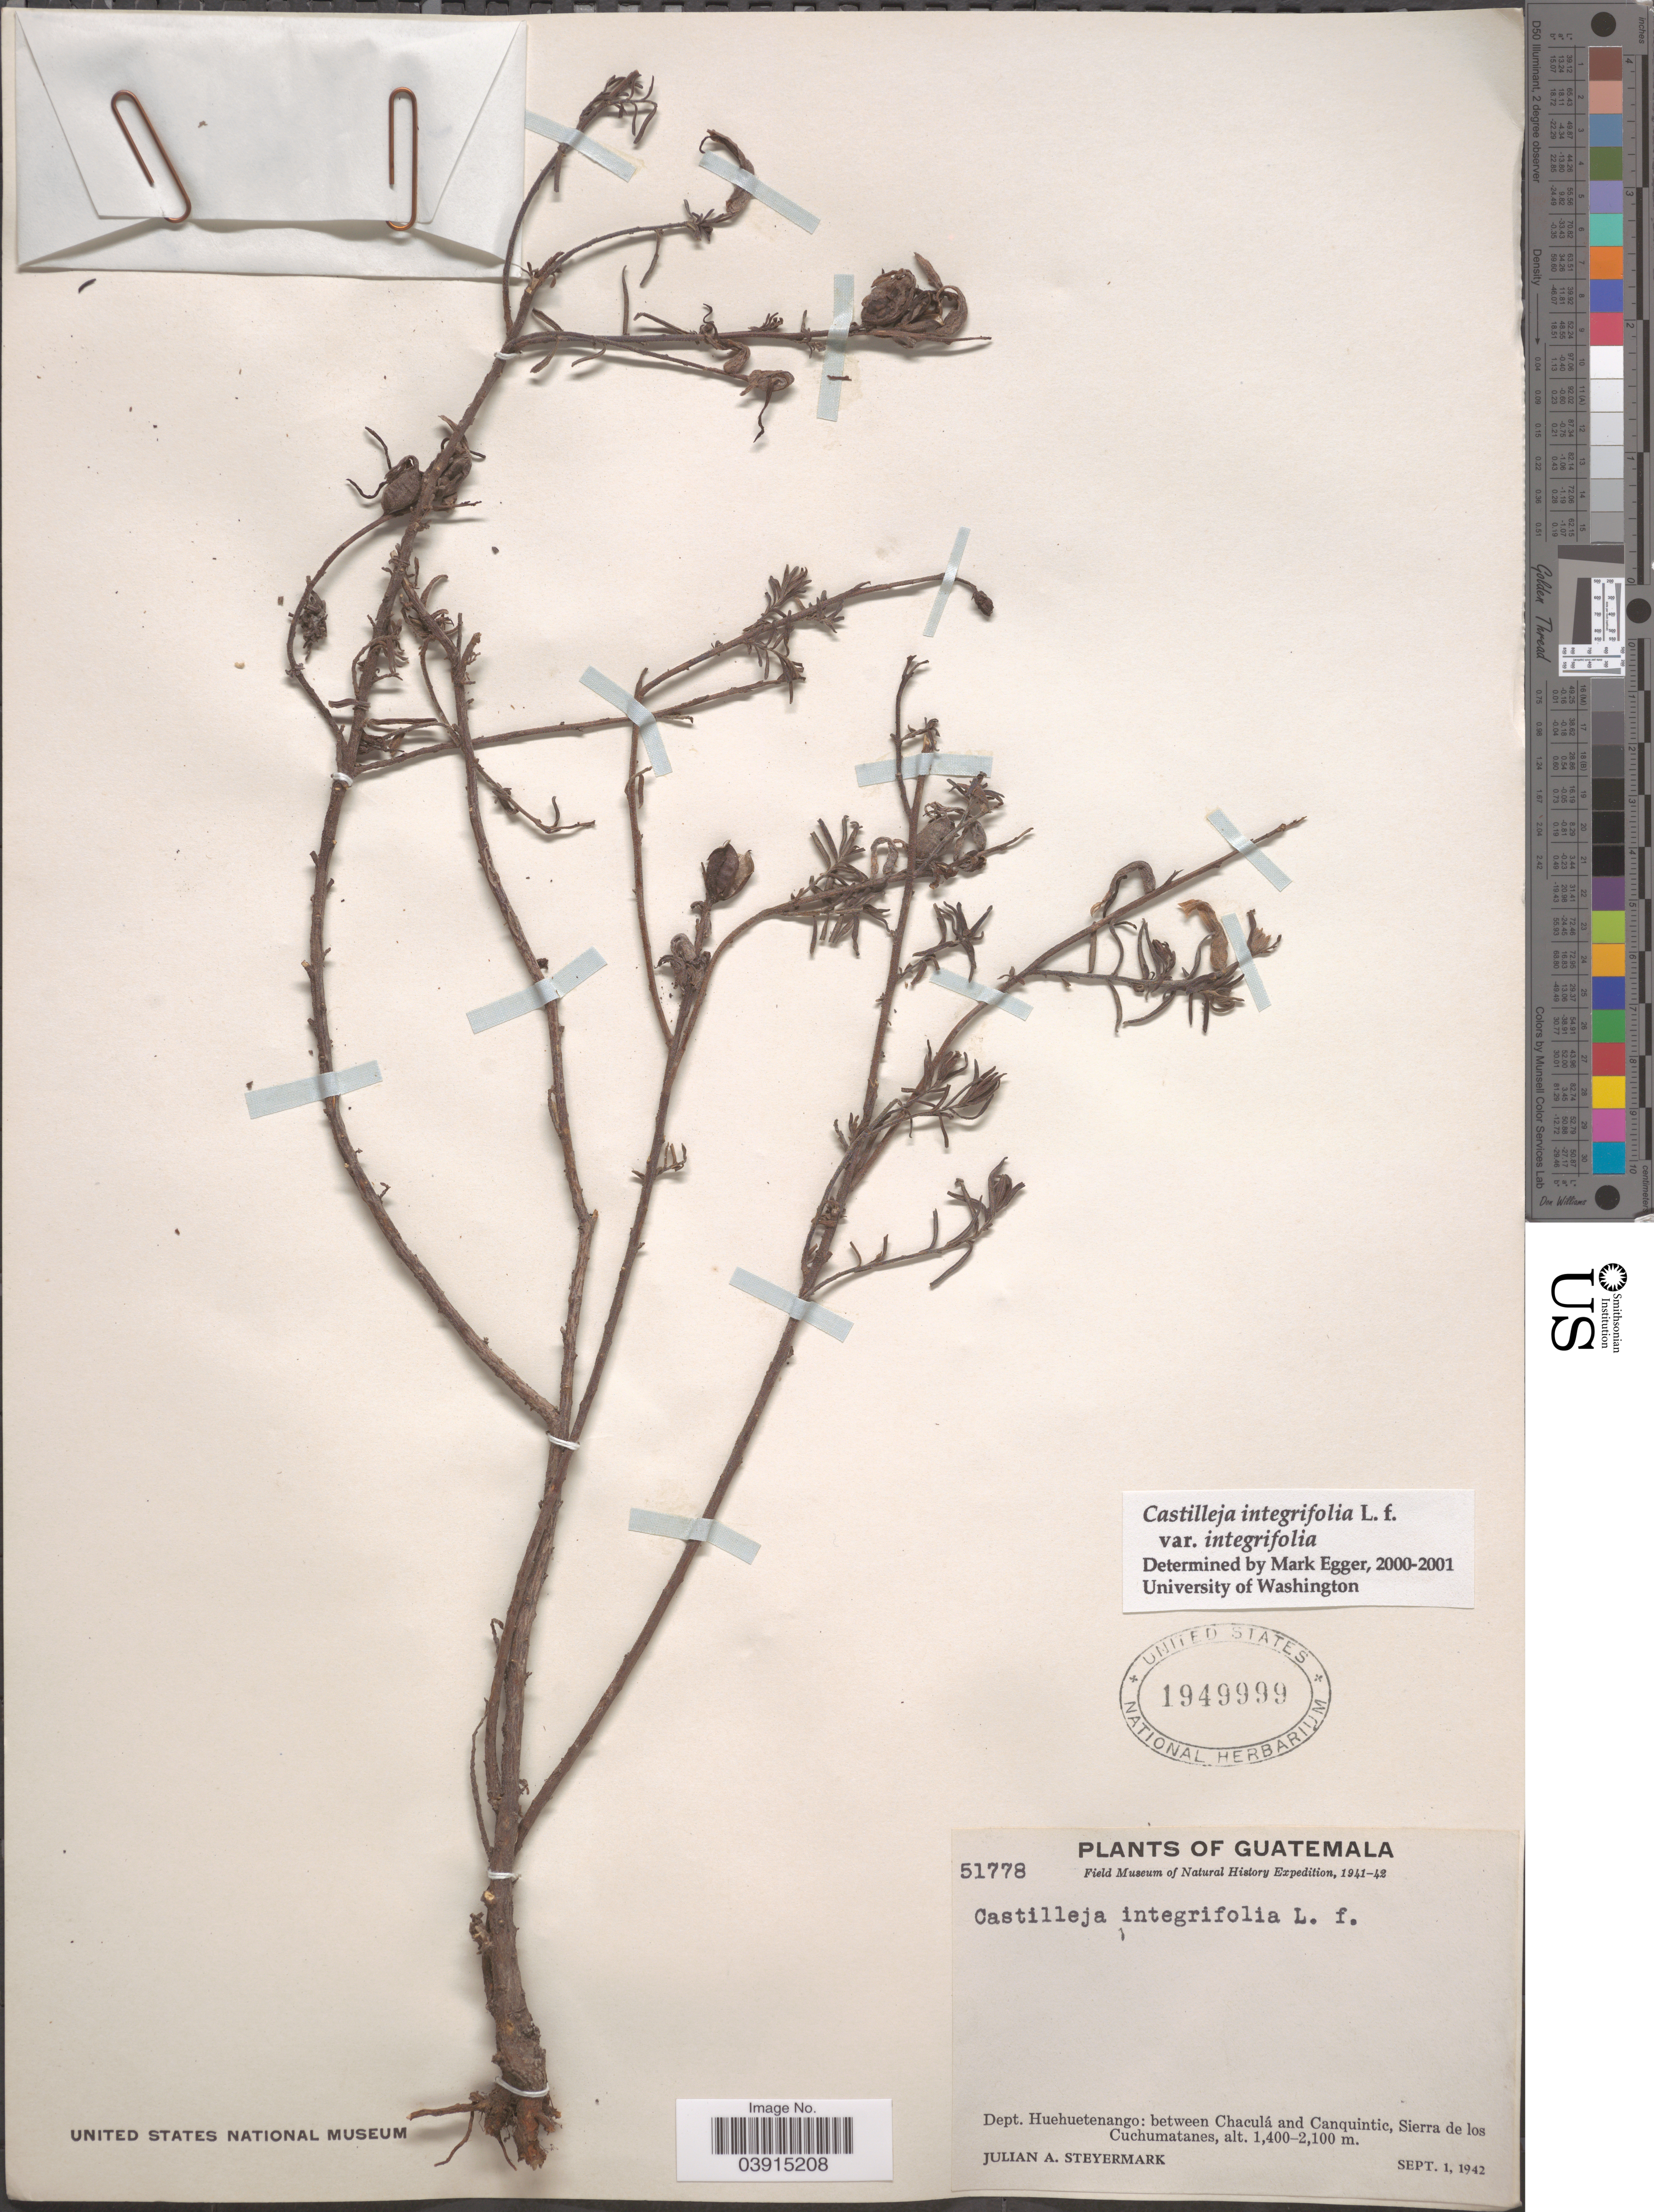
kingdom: Plantae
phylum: Tracheophyta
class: Magnoliopsida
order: Lamiales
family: Orobanchaceae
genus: Castilleja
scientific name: Castilleja integrifolia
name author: L. f.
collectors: J. Steyermark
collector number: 51778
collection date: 1942-09-01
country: Guatemala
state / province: Huehuetenango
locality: Dept. Huehuetenango: between Chaculá and Canquintic, Sierra de los Cuchumatanes.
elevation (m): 1400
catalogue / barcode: US 1949999